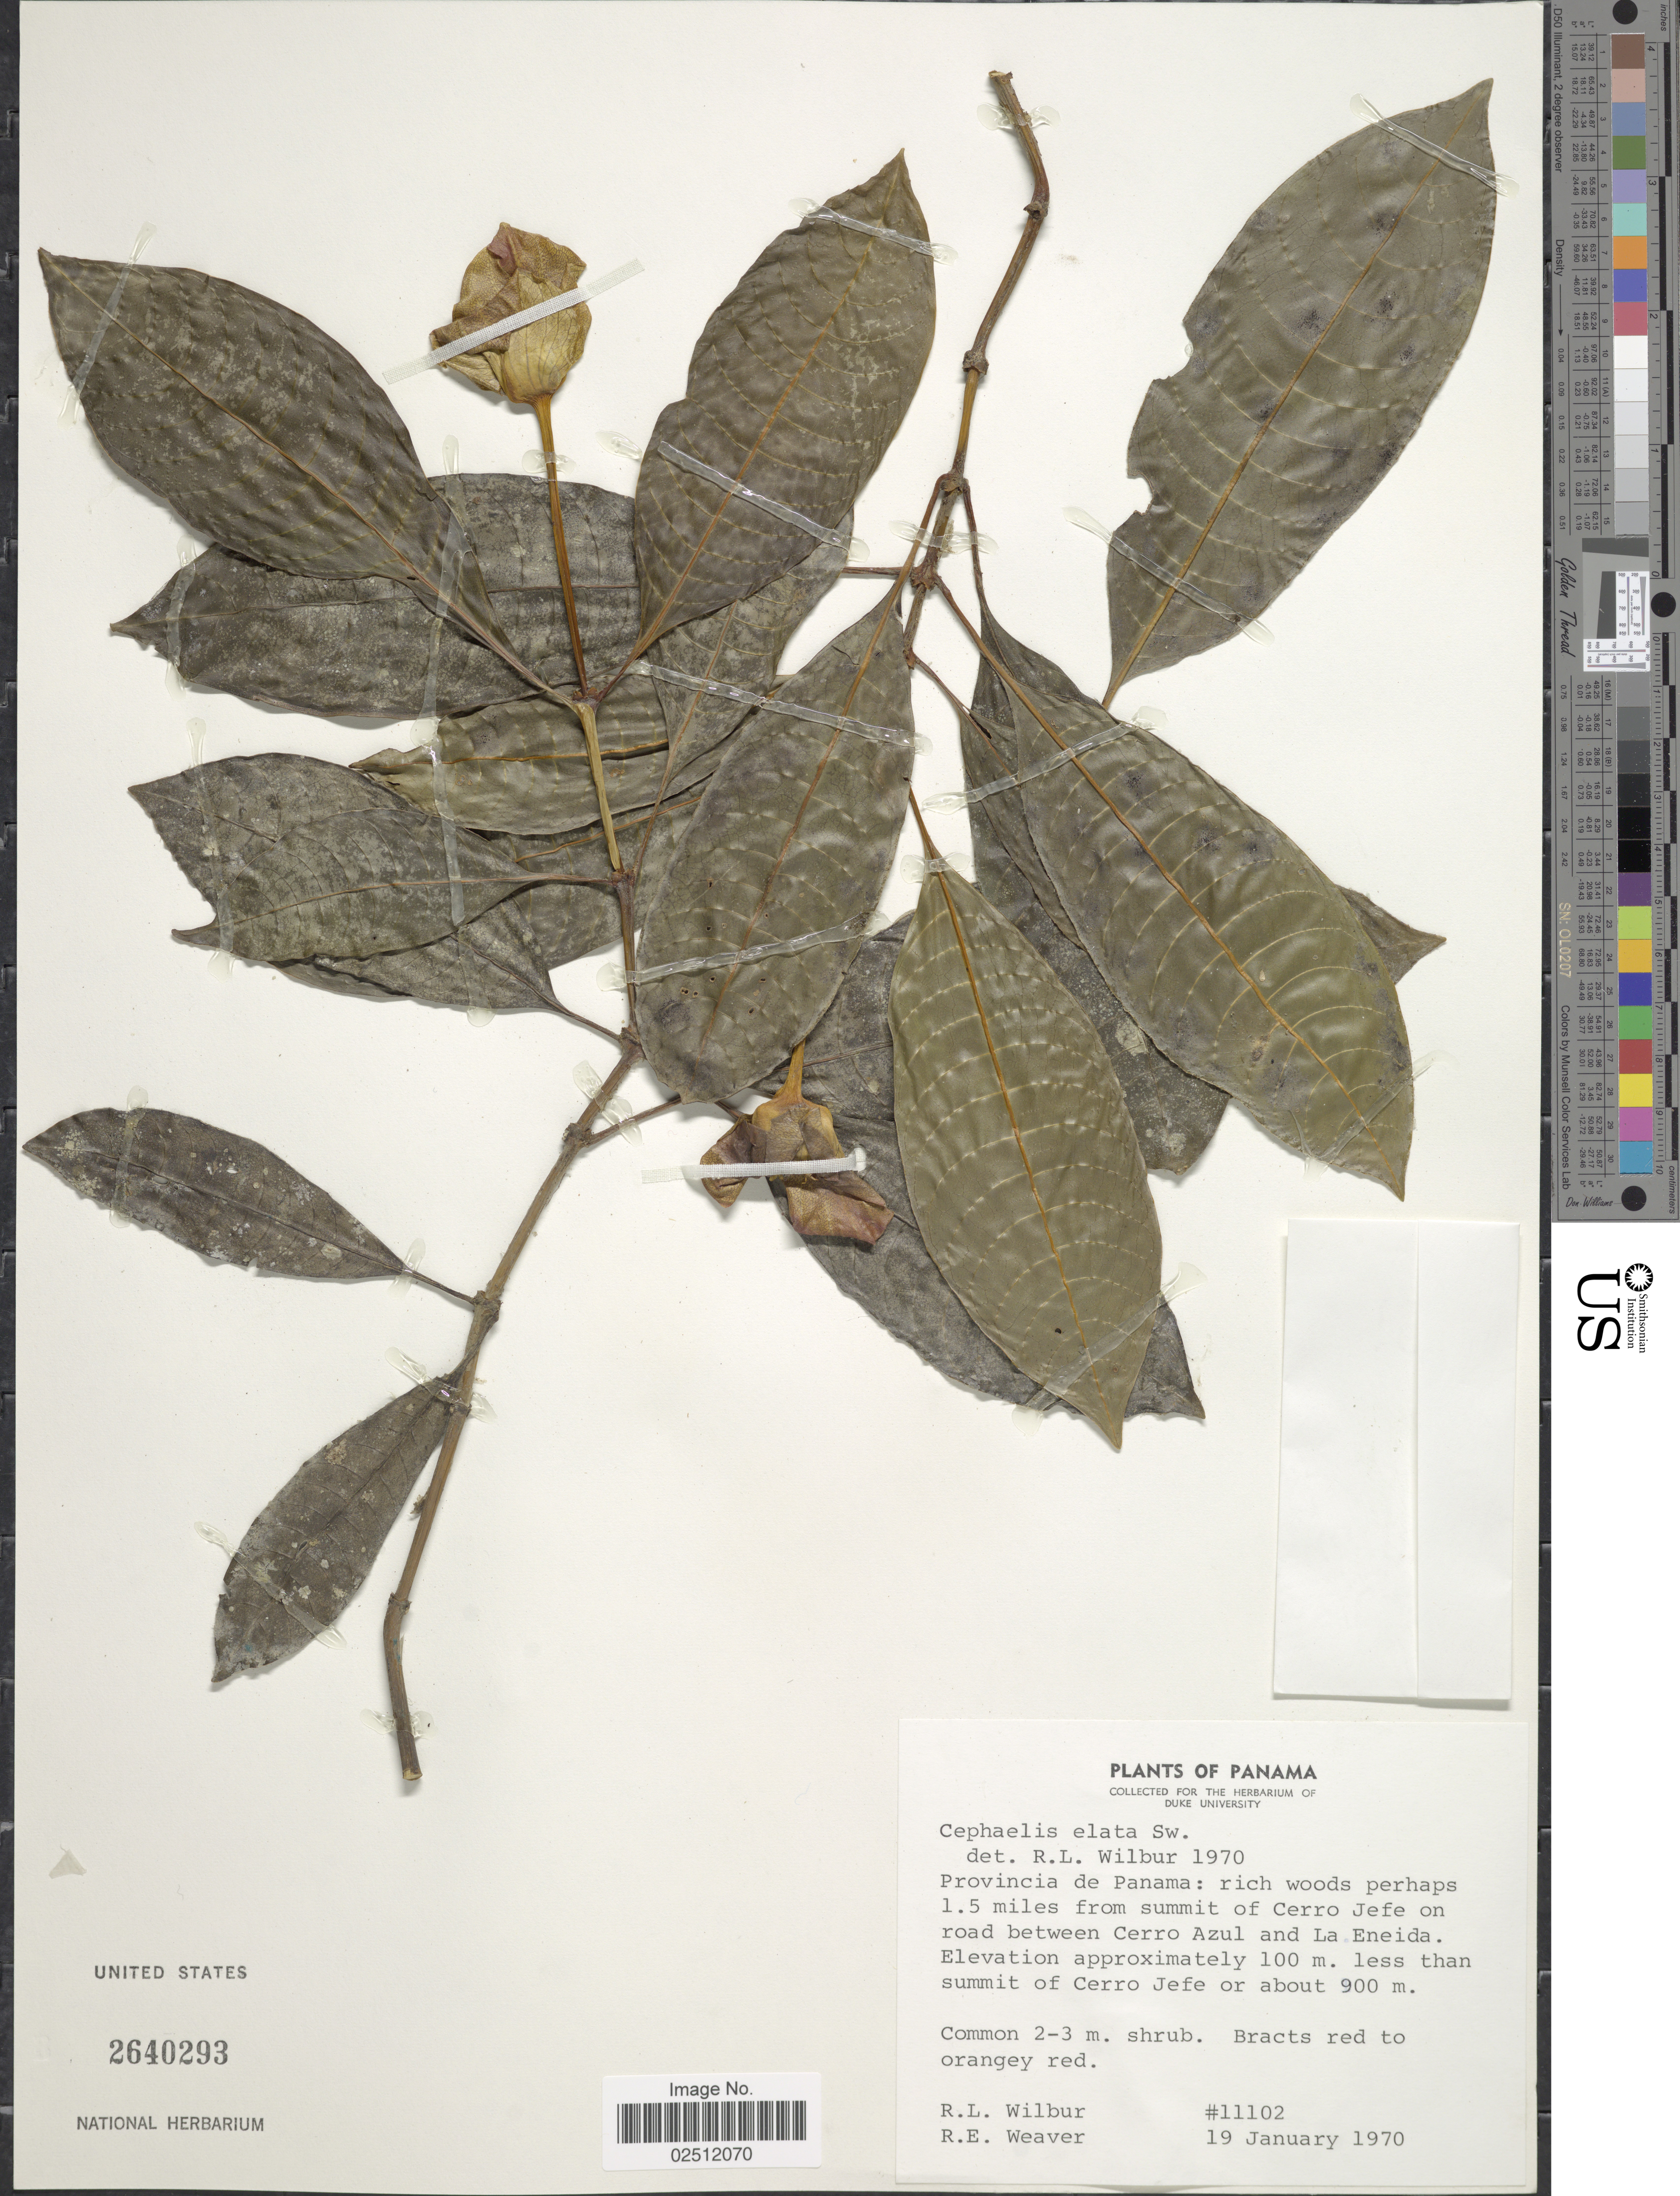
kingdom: Plantae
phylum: Tracheophyta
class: Magnoliopsida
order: Gentianales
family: Rubiaceae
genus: Psychotria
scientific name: Psychotria elata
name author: (Sw.) Hammel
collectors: R. L. Wilbur & R. E. Weaver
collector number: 11102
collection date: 1970-01-19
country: Panama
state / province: Panamá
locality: Provincia de Panama: rich woods perhaps 1.5 miles from summit of Cerro Jefe on road between Cerro Azul and La Eneida, summit of Cerro Jefe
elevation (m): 100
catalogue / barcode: US 2640293